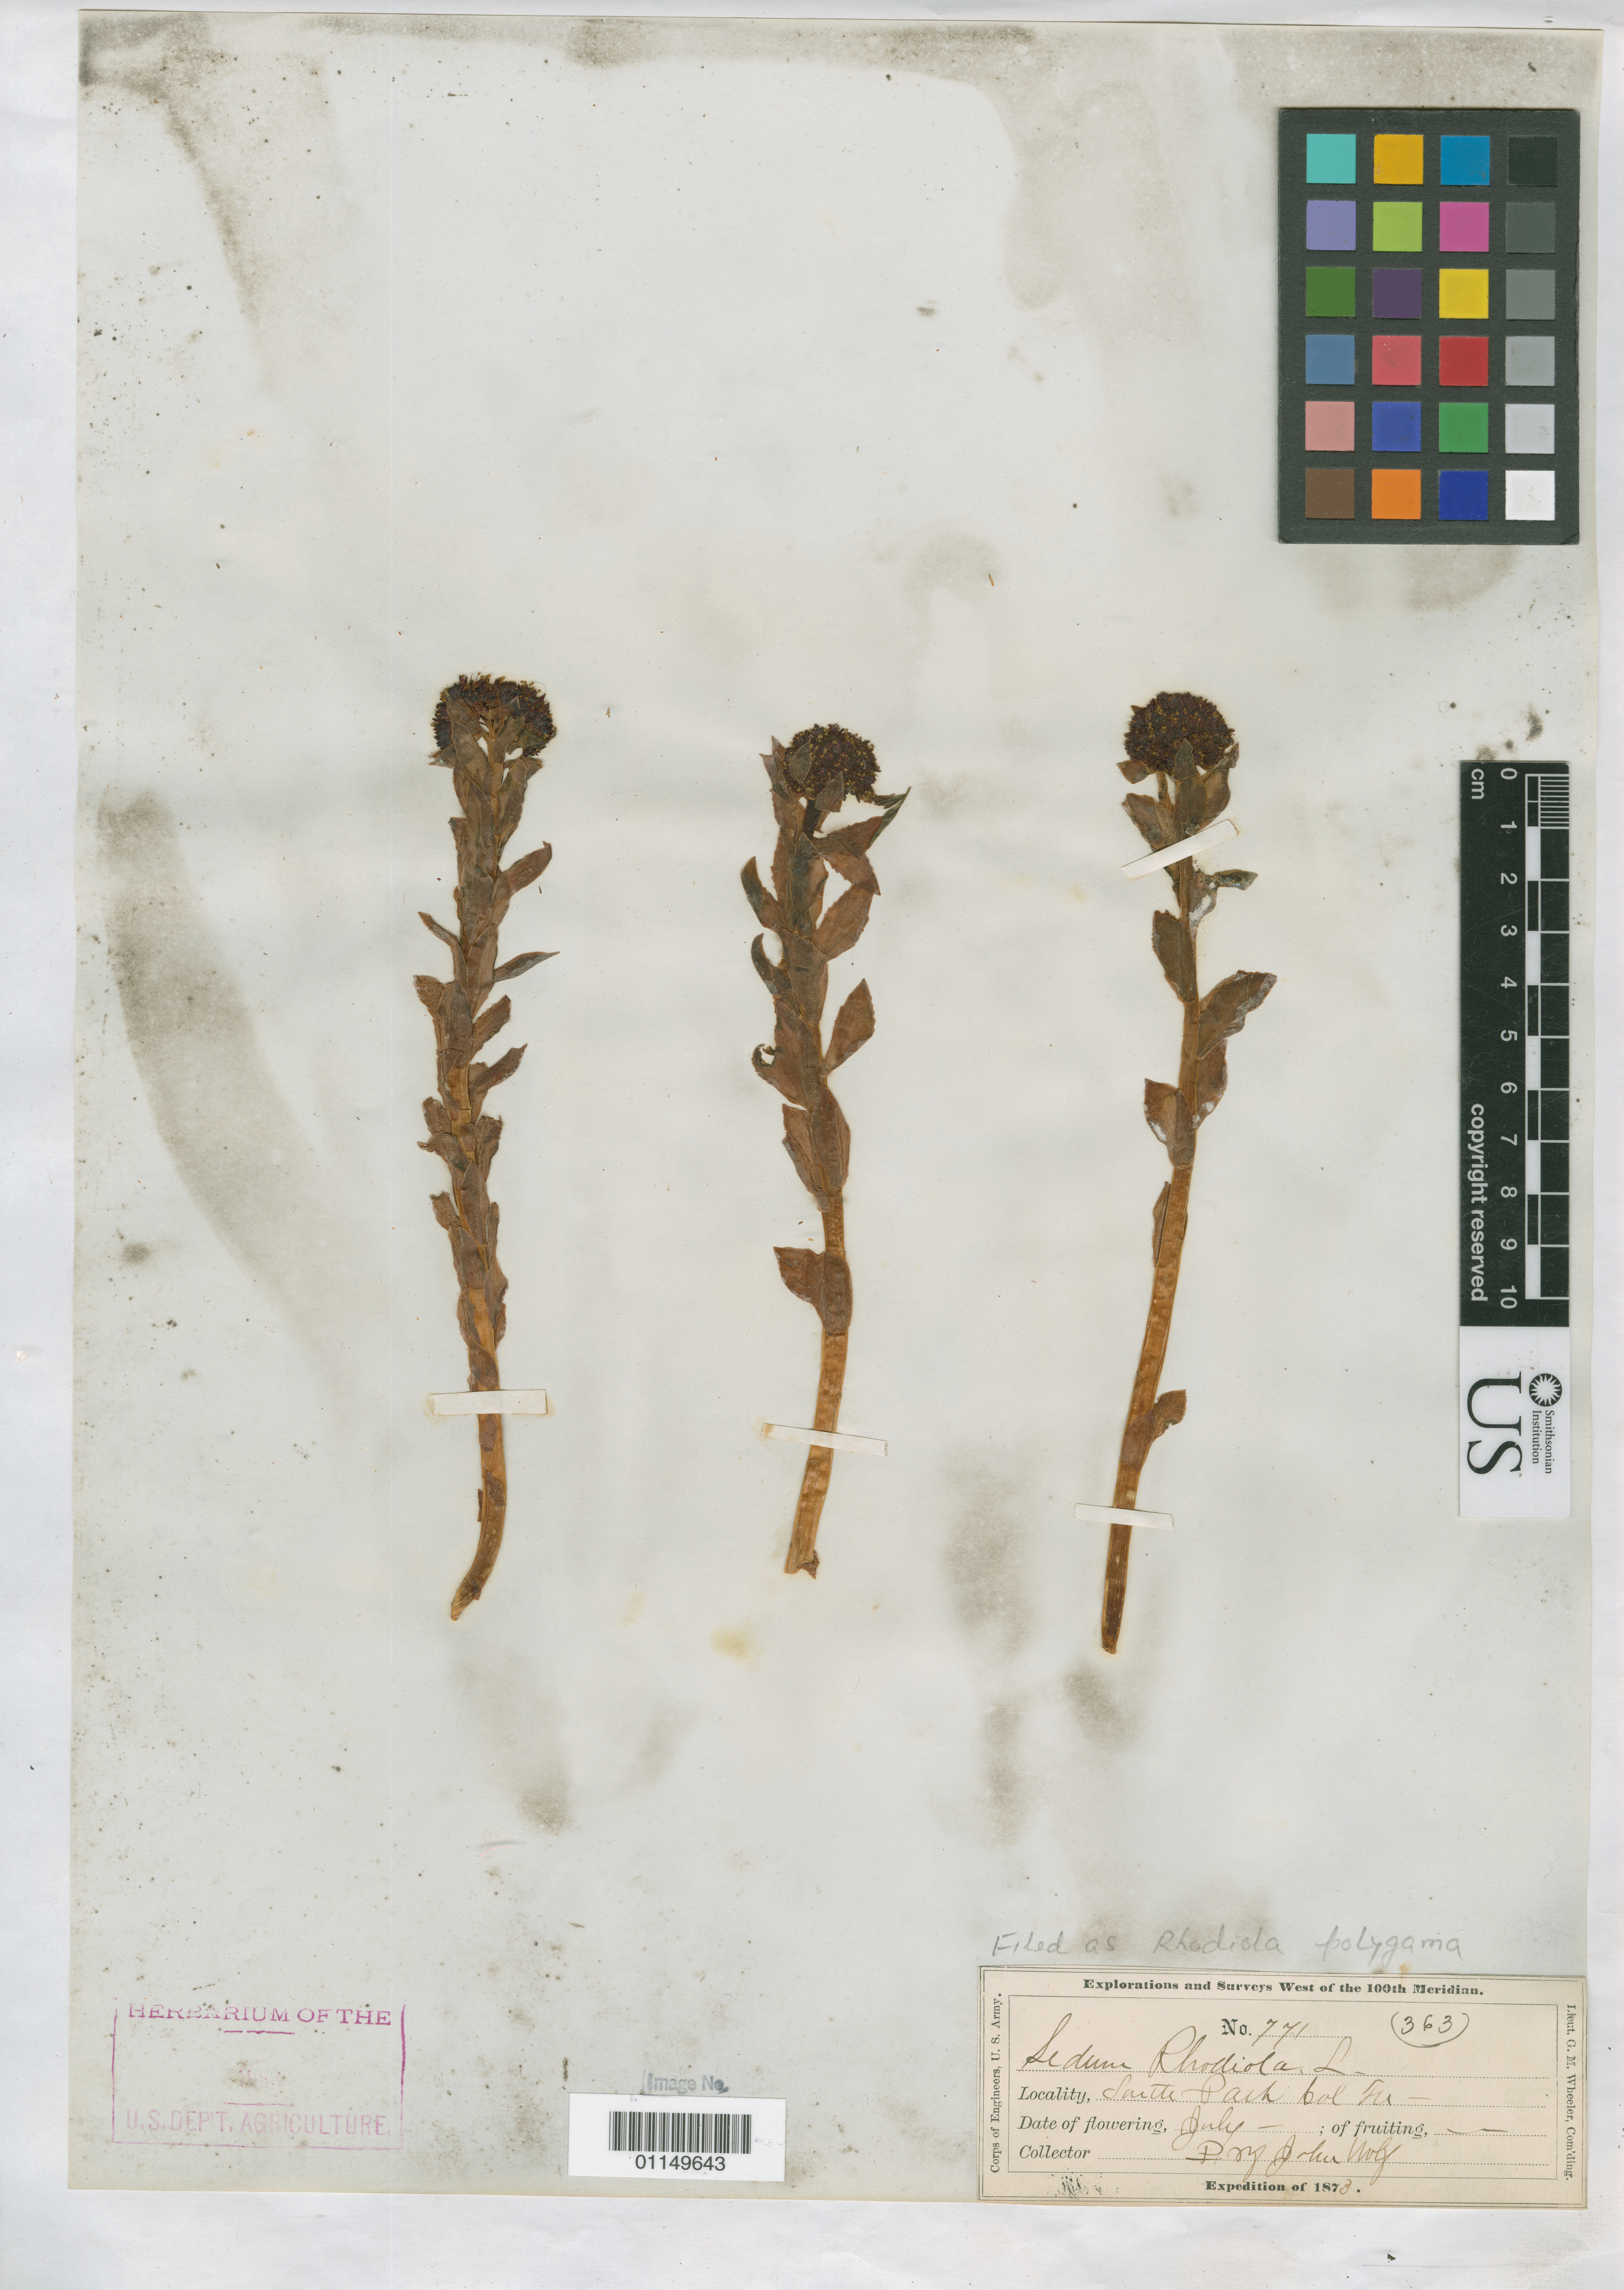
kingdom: Plantae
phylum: Tracheophyta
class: Magnoliopsida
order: Saxifragales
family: Crassulaceae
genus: Rhodiola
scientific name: Rhodiola integrifolia subsp. integrifolia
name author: Raf.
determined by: Strong, Mark T., (BOT), Smithsonian Institution - National Museum of Natural History (UNITED STATES)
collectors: J. Wolf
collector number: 771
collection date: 1873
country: United States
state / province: Colorado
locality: South Park, Col Ter.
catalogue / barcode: US 99043